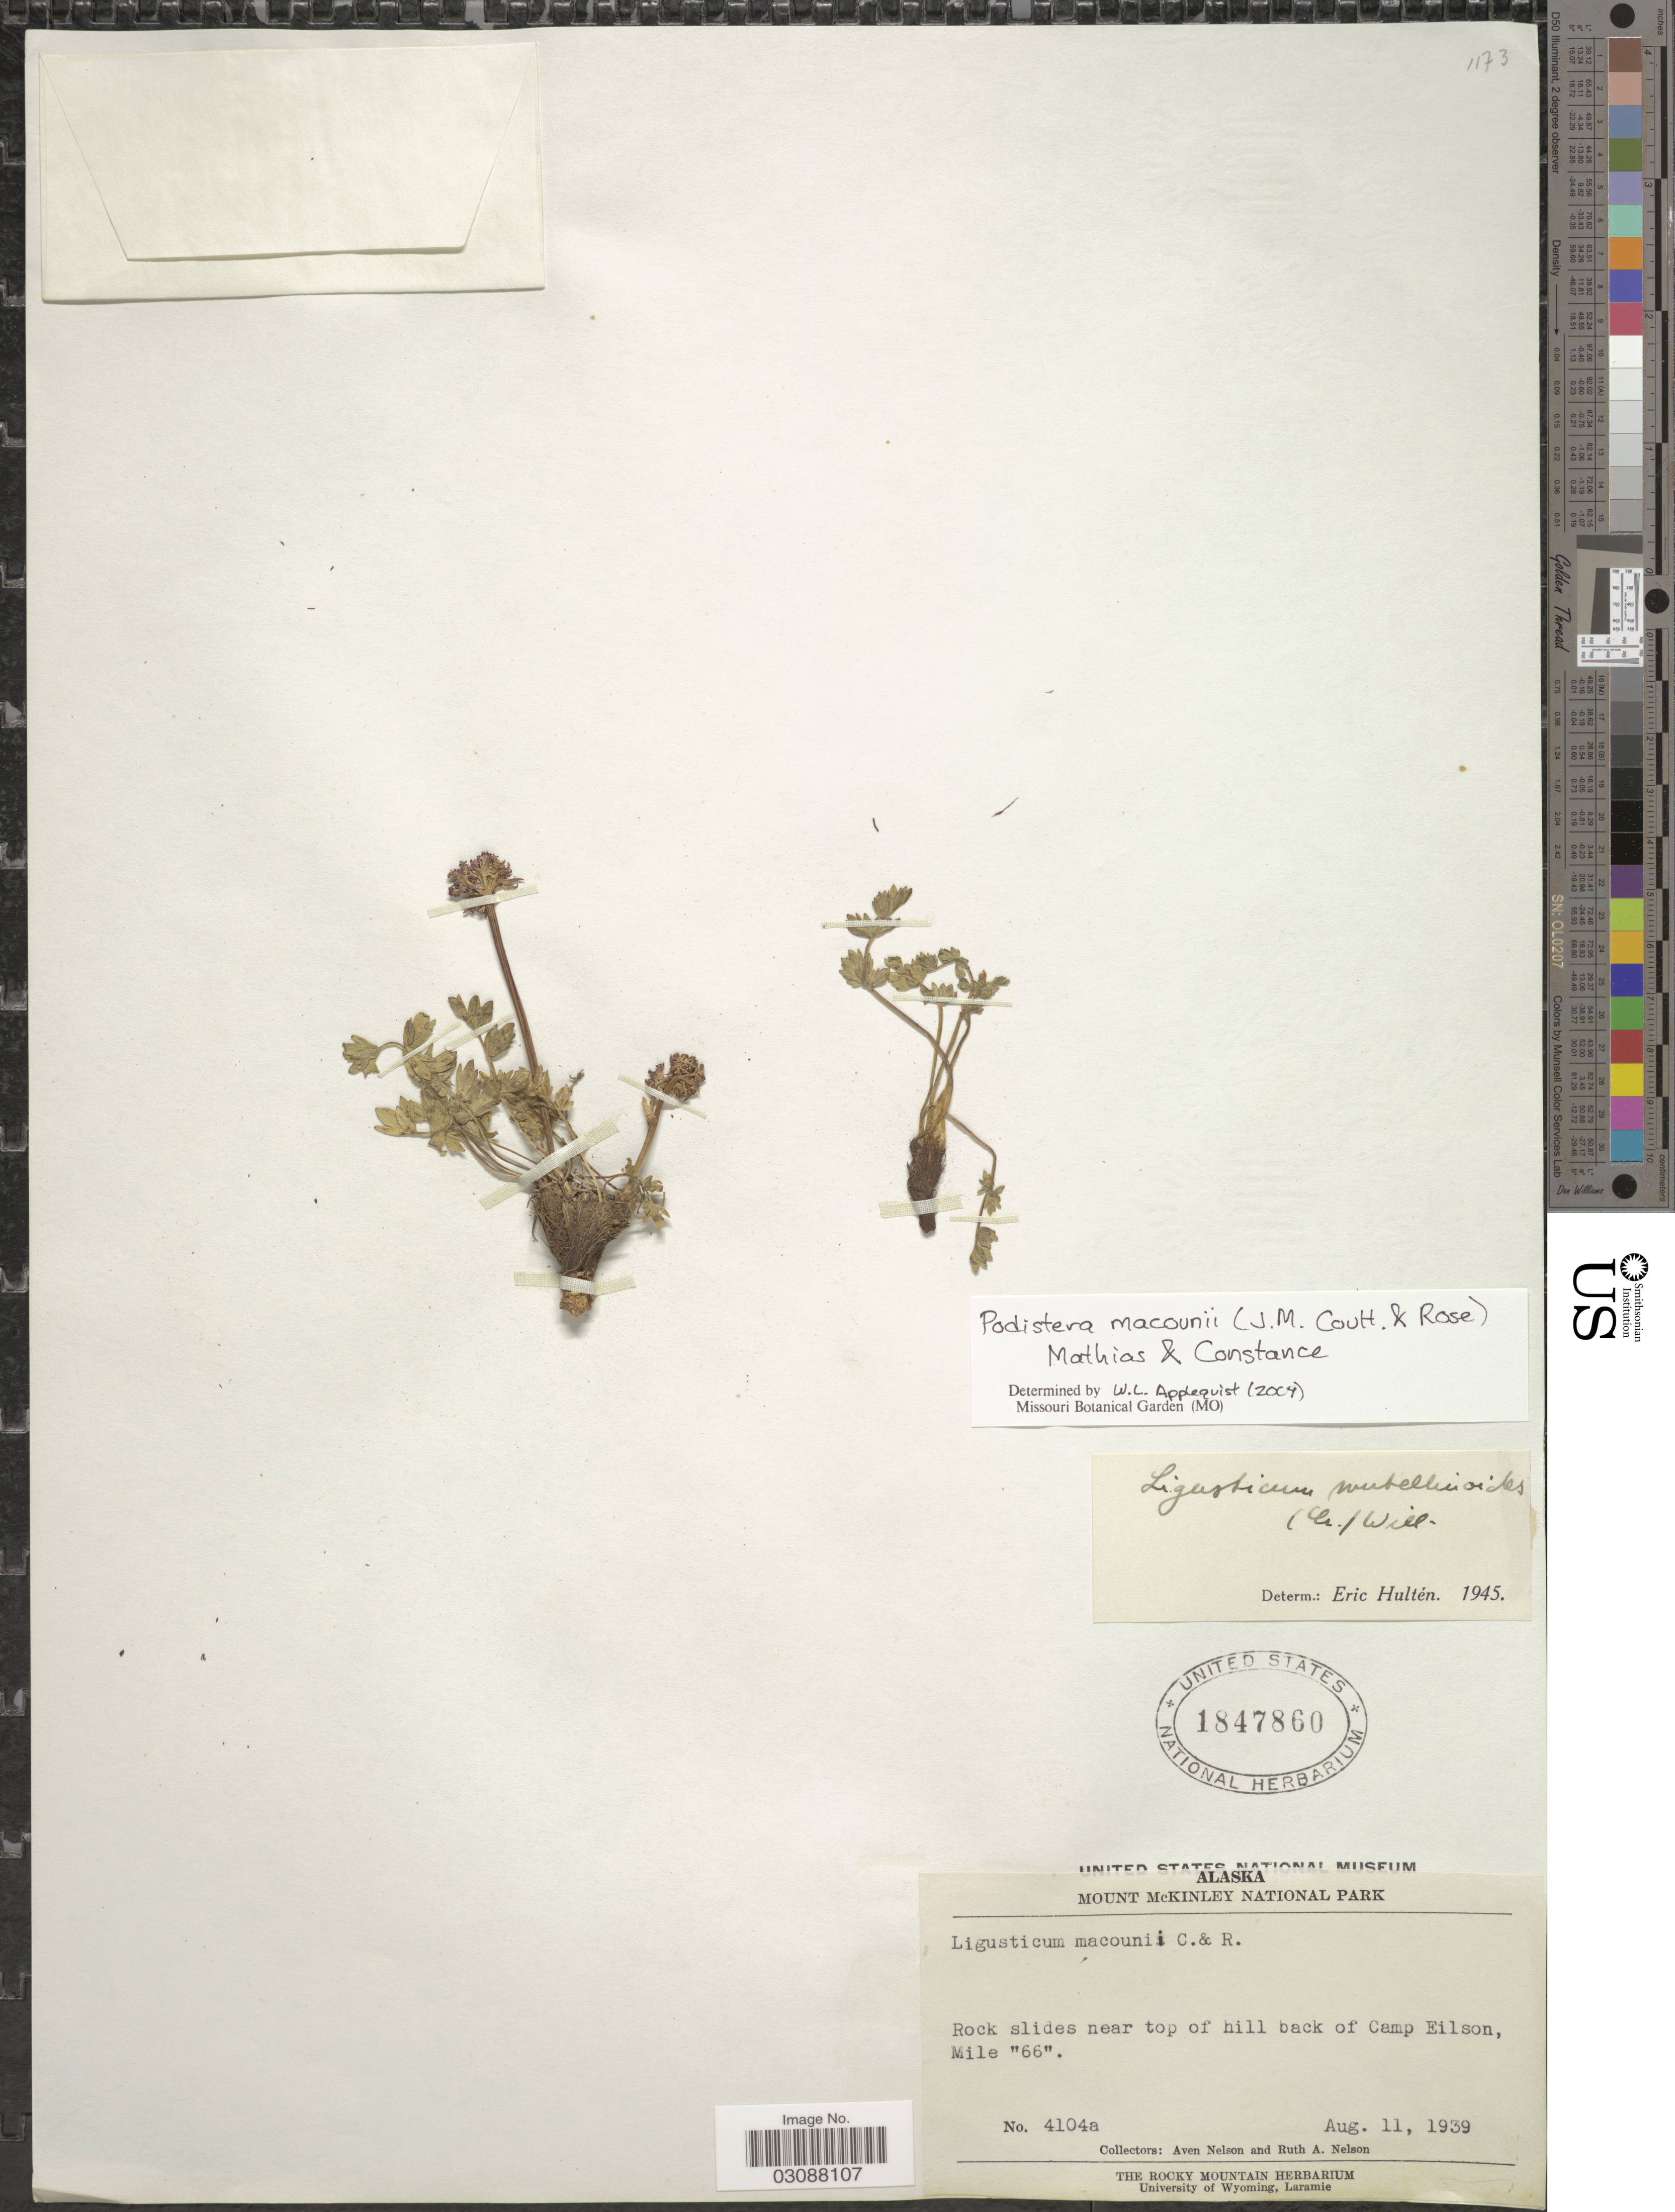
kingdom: Plantae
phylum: Tracheophyta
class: Magnoliopsida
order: Apiales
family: Apiaceae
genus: Podistera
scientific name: Podistera macounii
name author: (J.M. Coult. & Rose) Mathias & Constance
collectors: A. Nelson & R. A. Nelson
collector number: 4104a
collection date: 1939-08-11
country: United States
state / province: Alaska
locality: Mount McKinley National Park. Rock slides near top of hill back of Camp Eilson Mile '66'.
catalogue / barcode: US 1847860